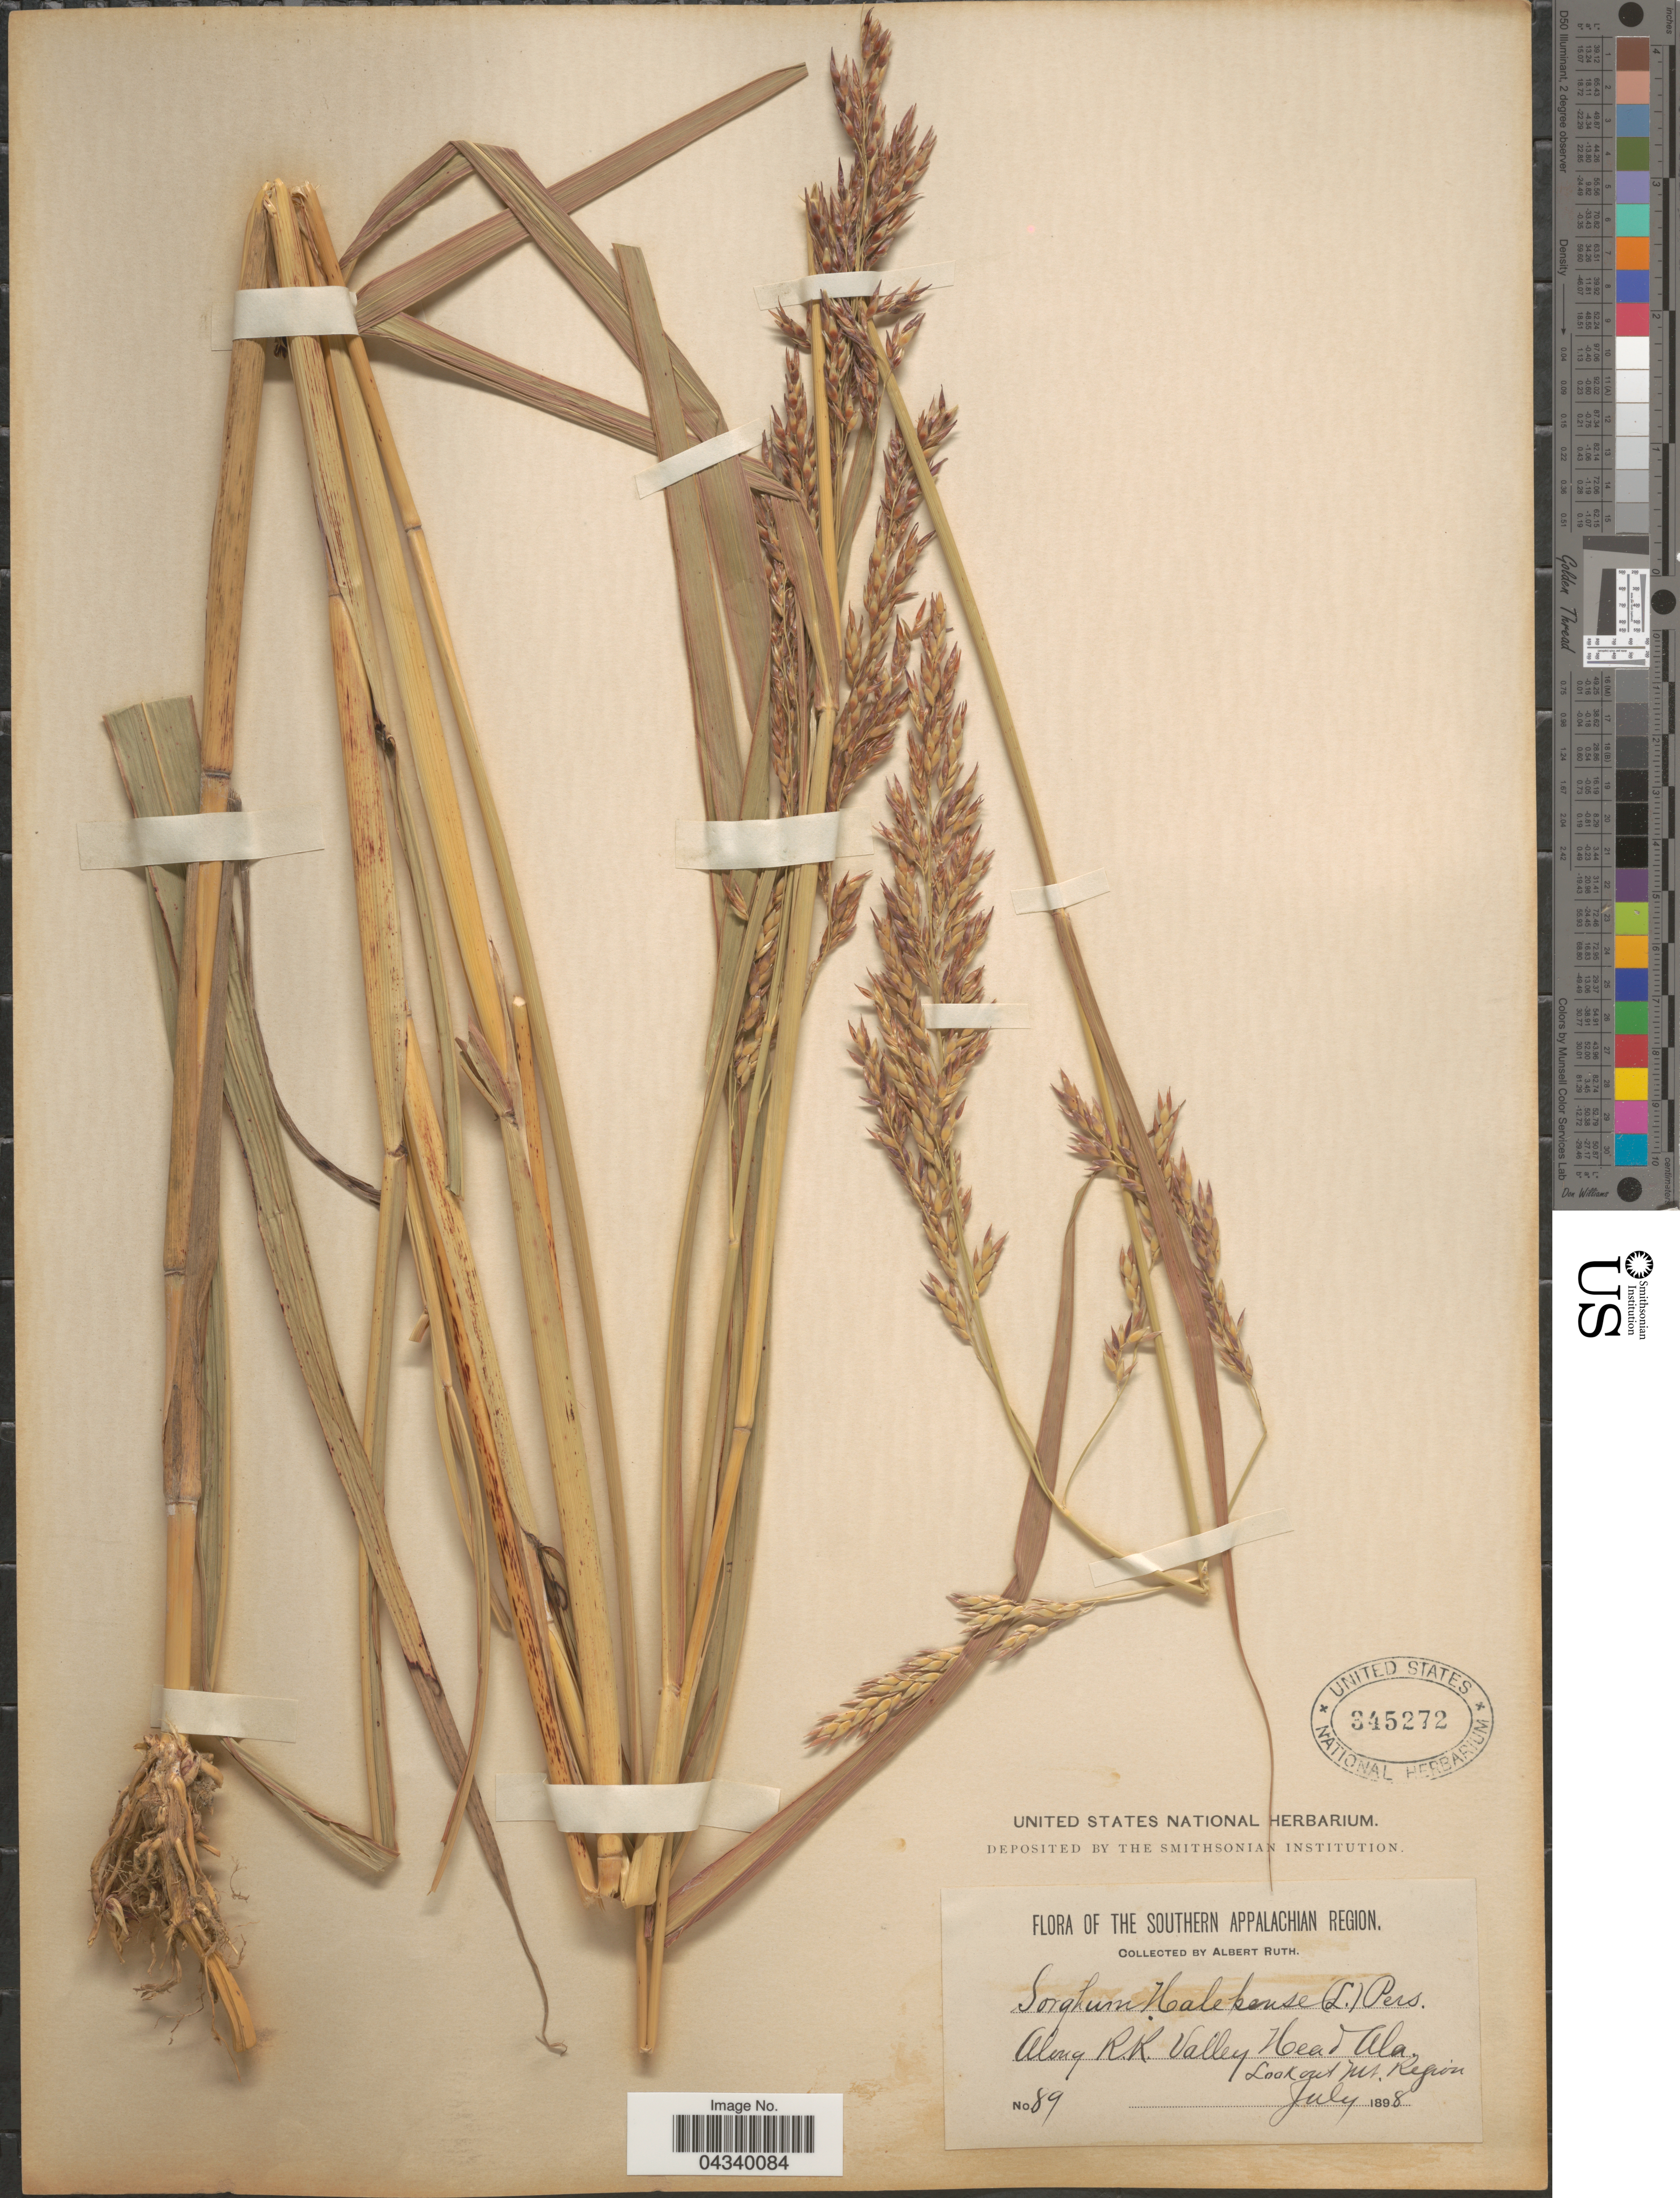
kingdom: Plantae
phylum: Tracheophyta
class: Liliopsida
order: Poales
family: Poaceae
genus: Sorghum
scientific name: Sorghum halepense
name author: (L.) Pers.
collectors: A. Ruth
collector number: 89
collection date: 1898-07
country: United States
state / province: Alabama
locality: The Southern Appalachian Region. Along R. R. Valley Head. Lookout Mt. Region.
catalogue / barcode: US 345272